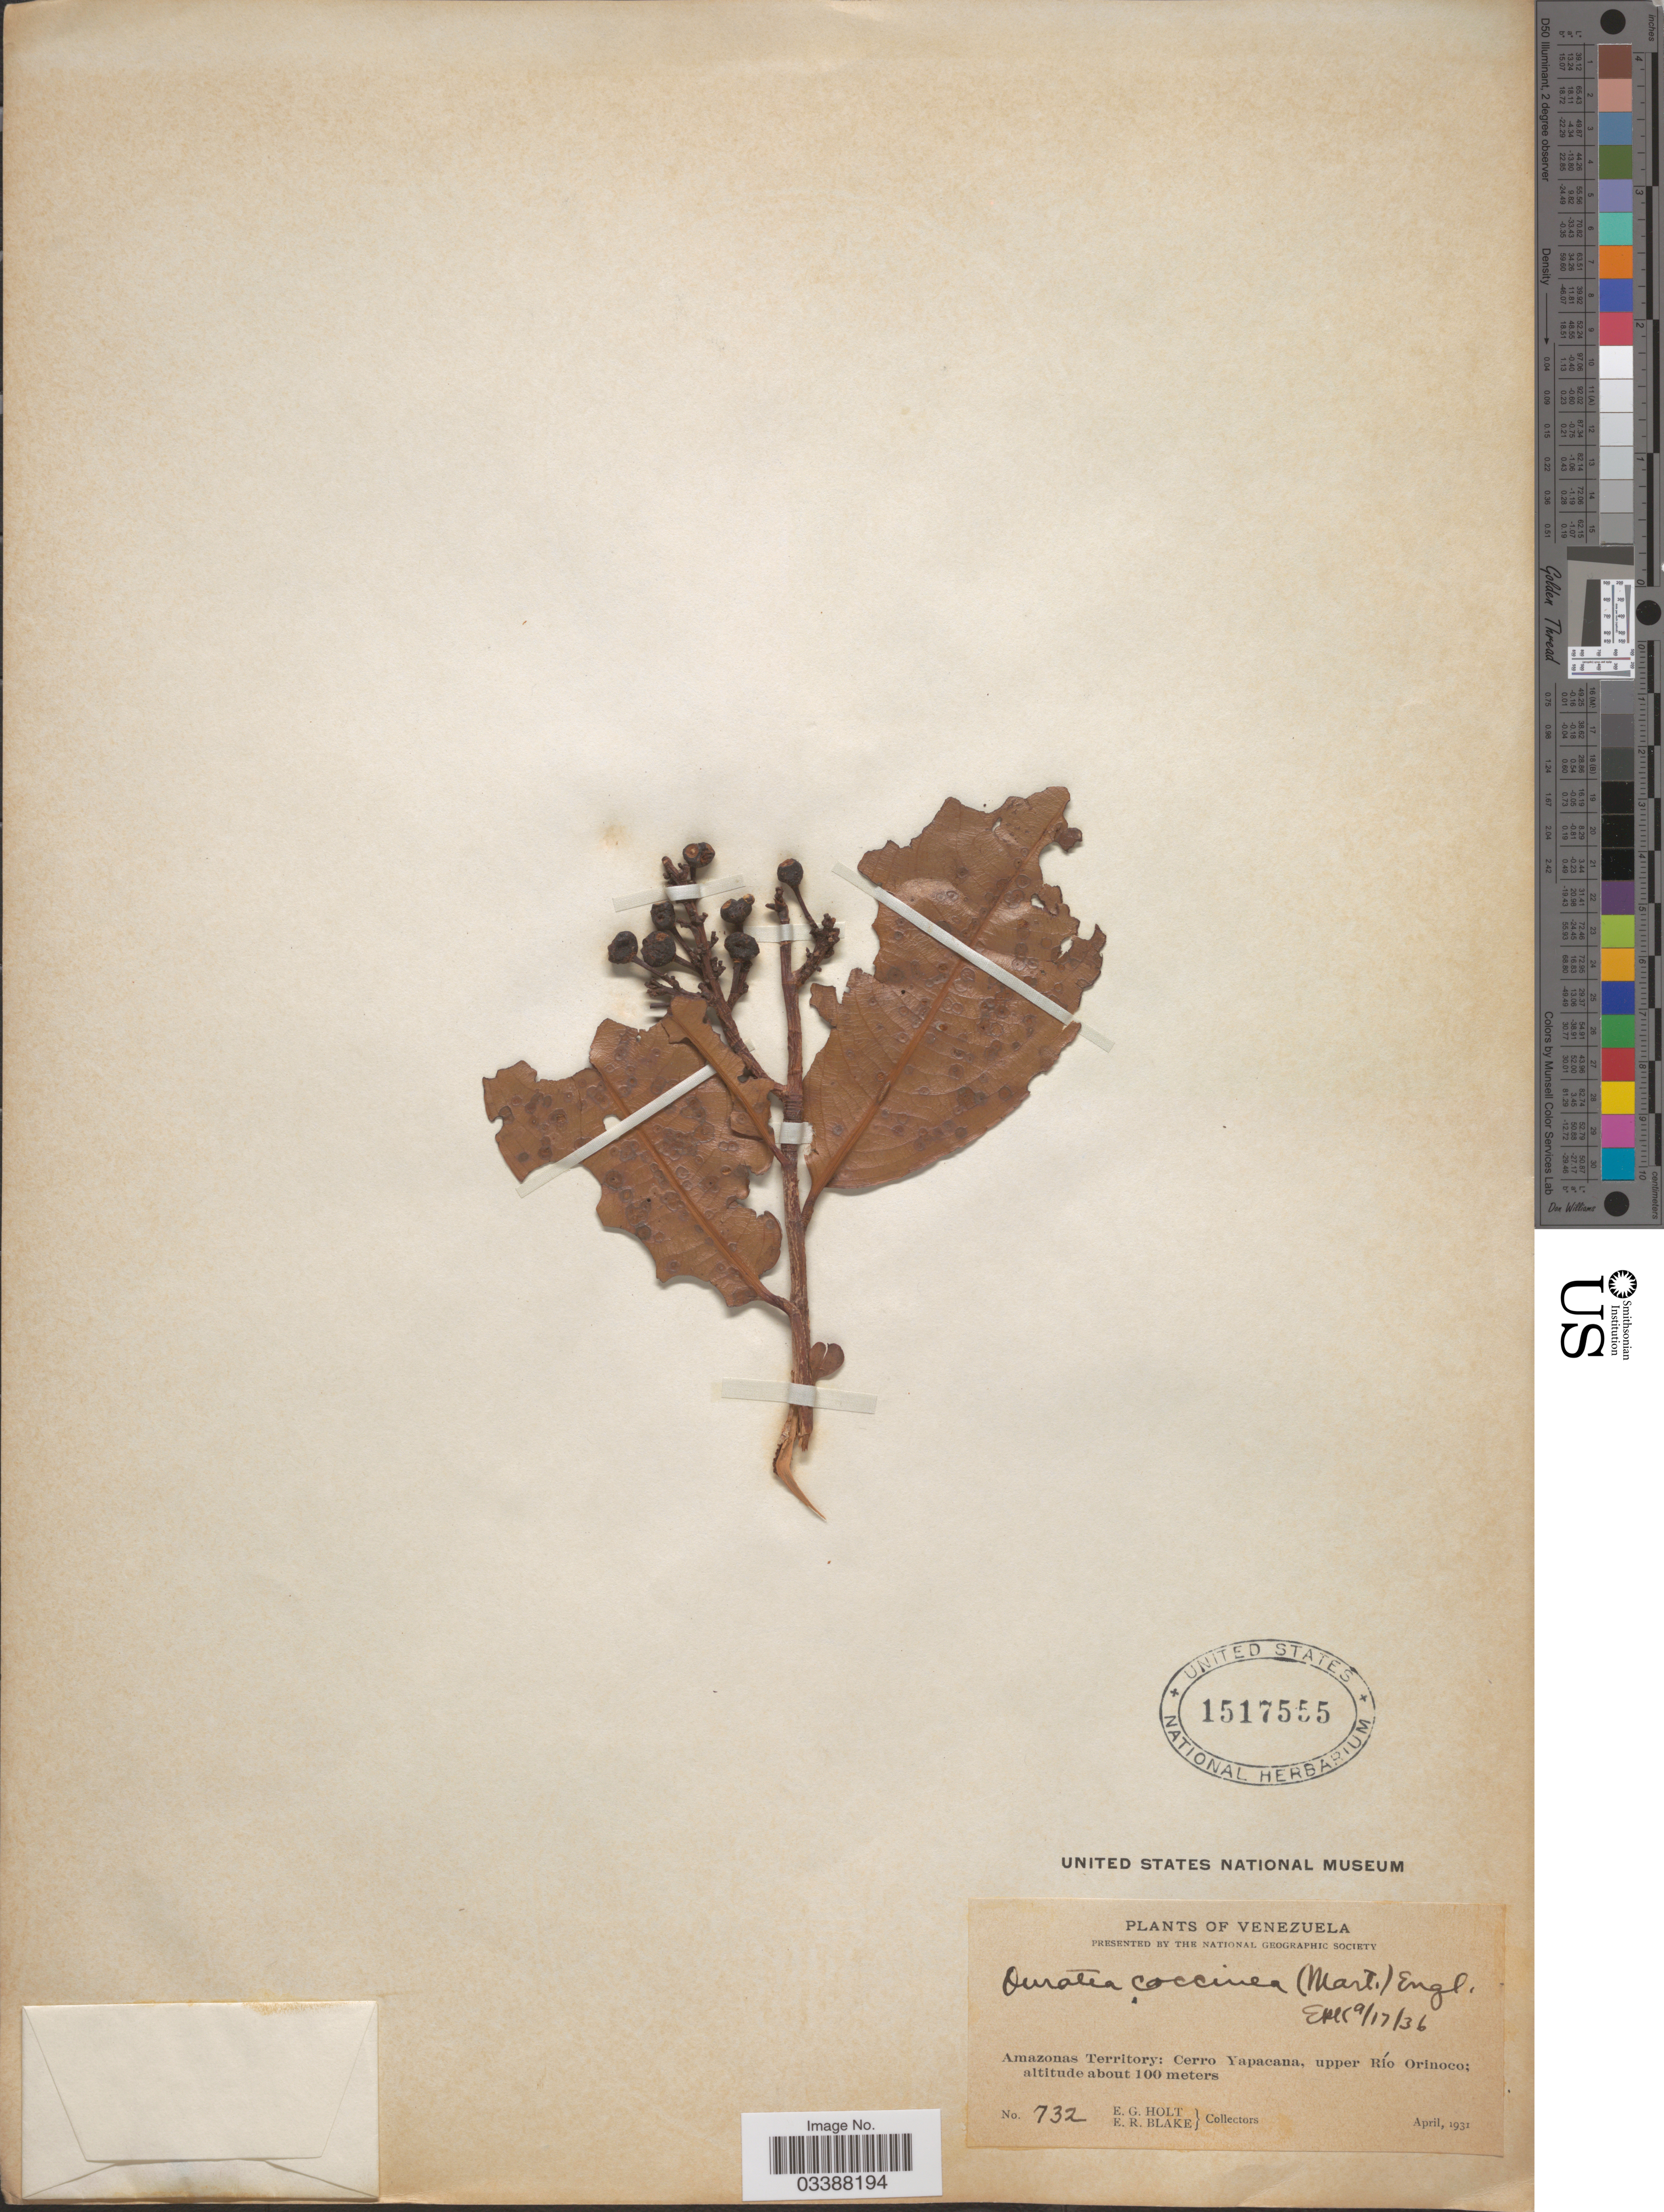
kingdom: Plantae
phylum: Tracheophyta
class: Magnoliopsida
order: Malpighiales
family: Ochnaceae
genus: Ouratea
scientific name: Ouratea coccinea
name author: Engl.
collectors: E. G. Holt & E. R. Blake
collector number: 732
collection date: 1931-04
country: Peru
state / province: Amazonas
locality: Amazonas Territory: Cerro Yapacana, upper Río Orinoco.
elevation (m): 100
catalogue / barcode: US 1517555